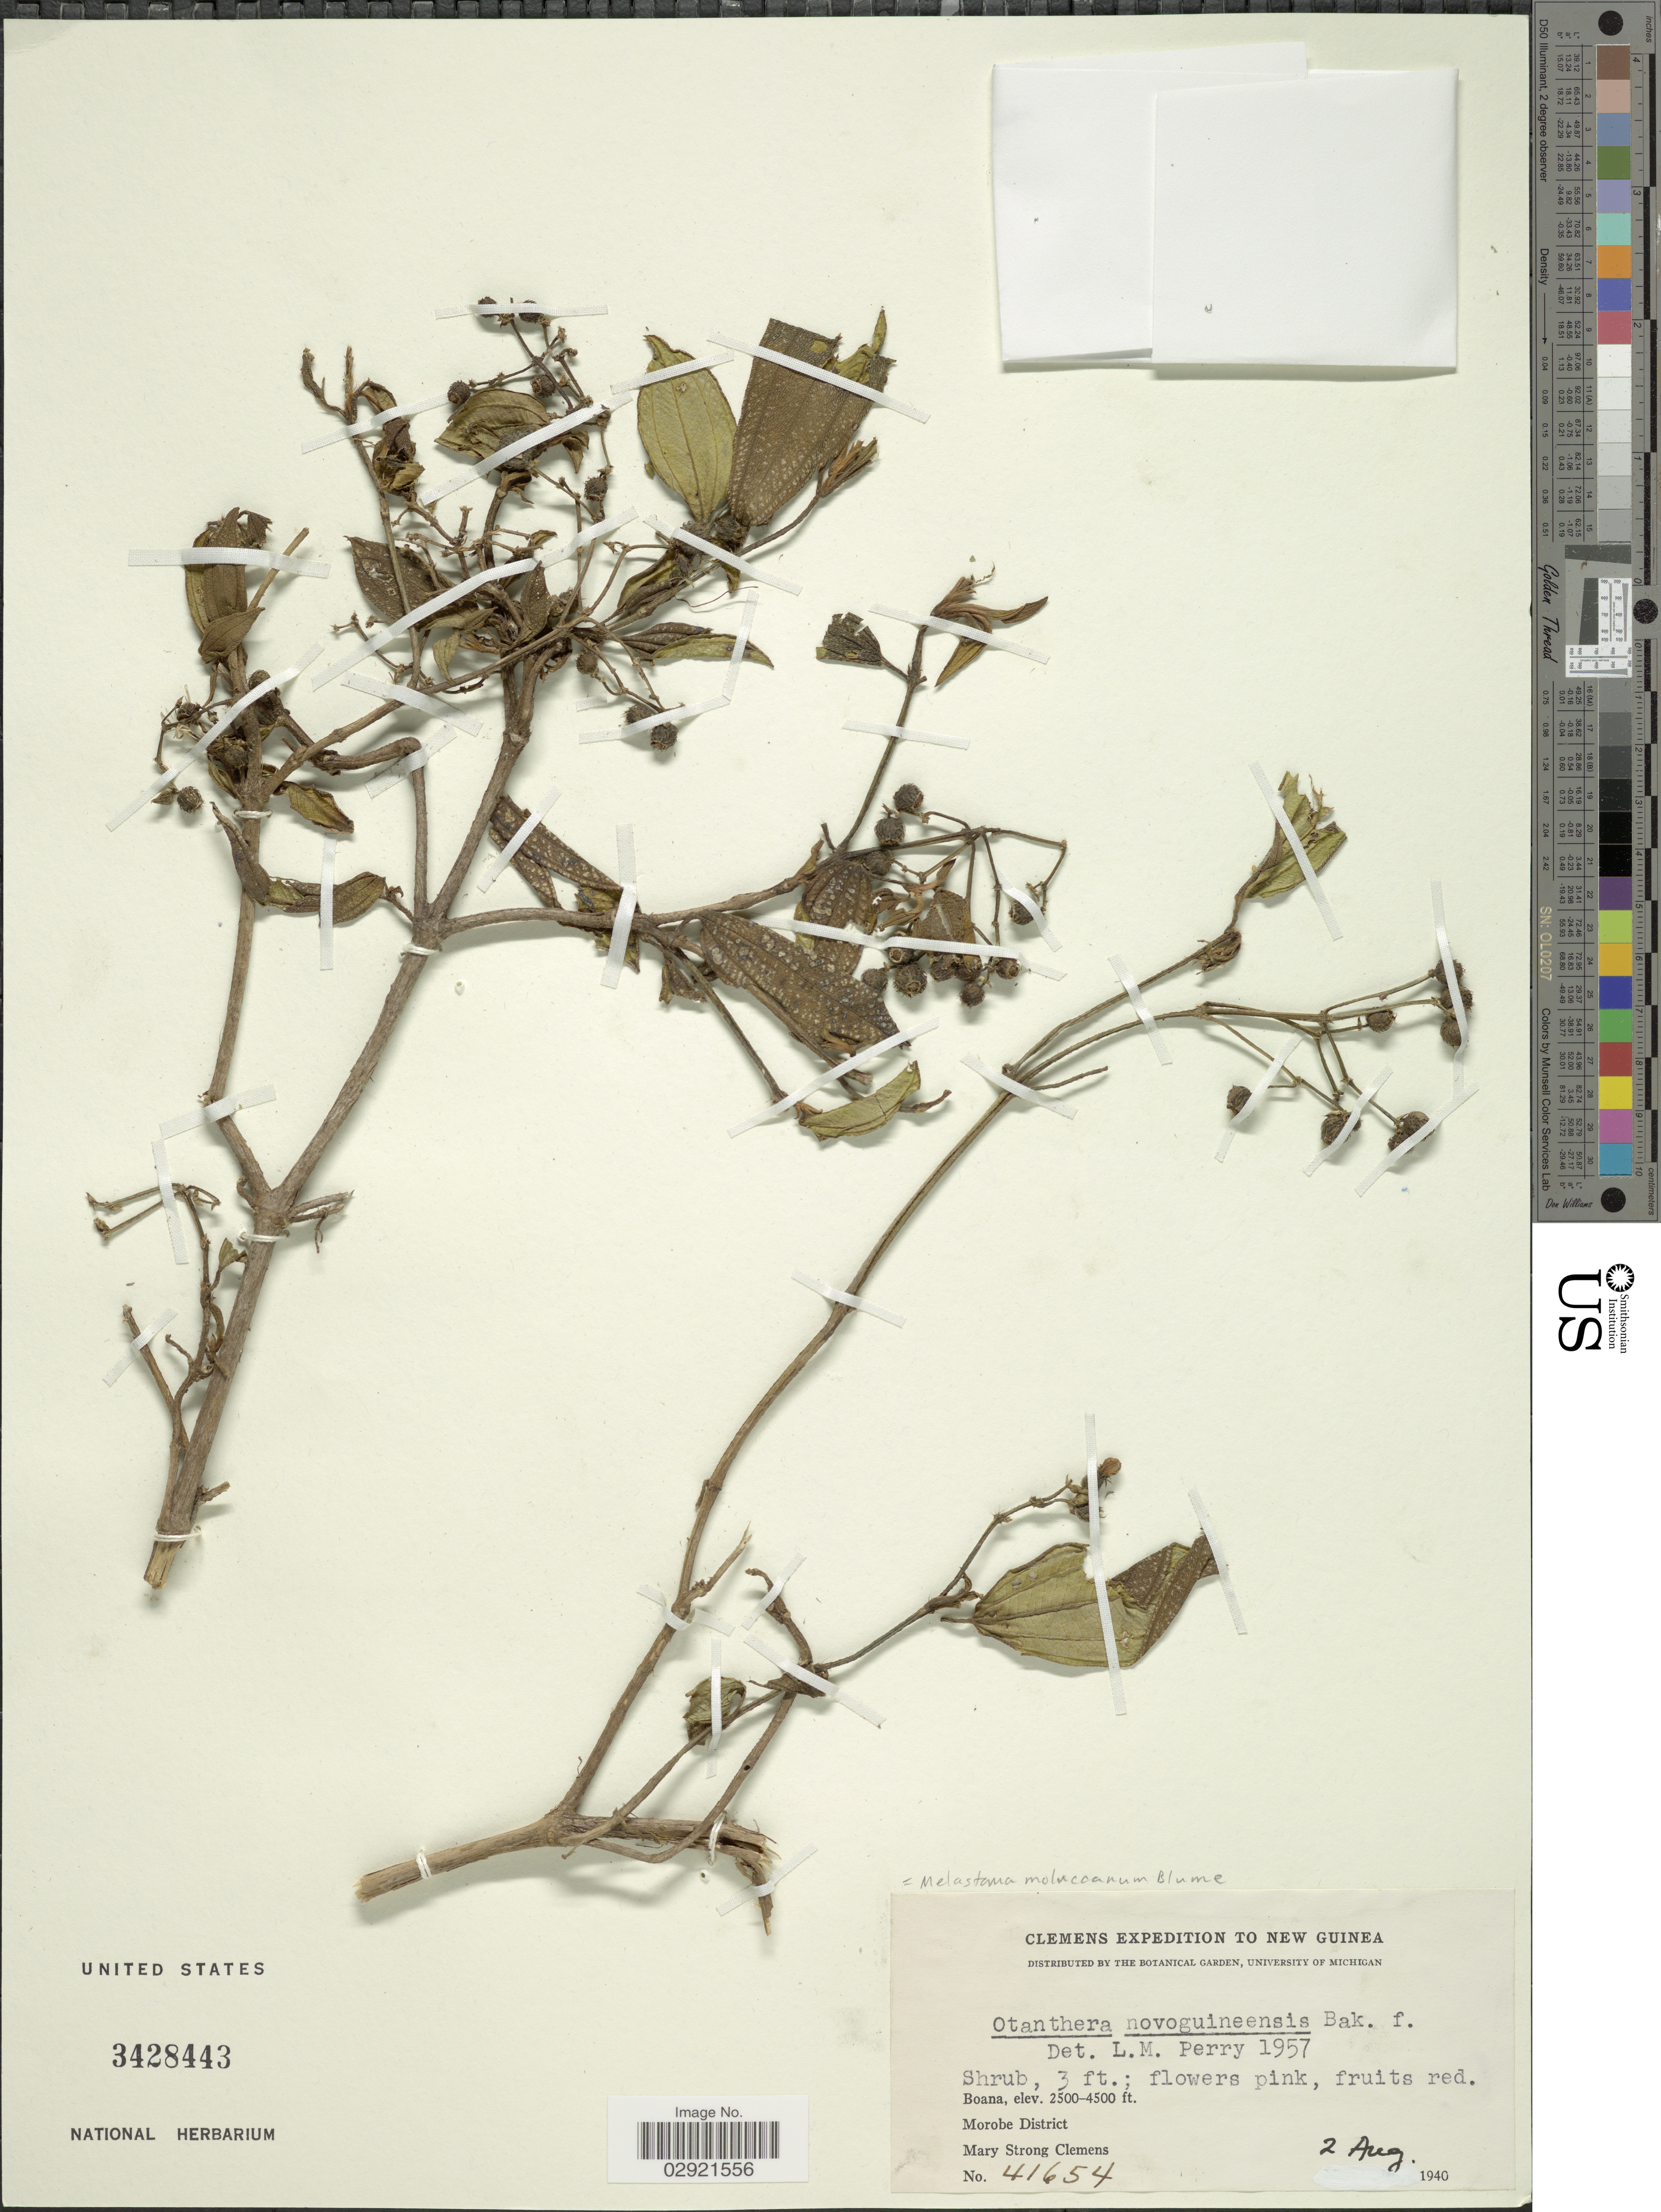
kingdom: Plantae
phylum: Tracheophyta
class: Magnoliopsida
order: Myrtales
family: Melastomataceae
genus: Melastoma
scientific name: Melastoma moluccanum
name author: Blume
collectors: M. S. Clemens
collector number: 41654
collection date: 1940-08-02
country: Papua New Guinea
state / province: Morobe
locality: New Guinea. Boana. Morobe District.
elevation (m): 762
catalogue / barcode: US 3428443